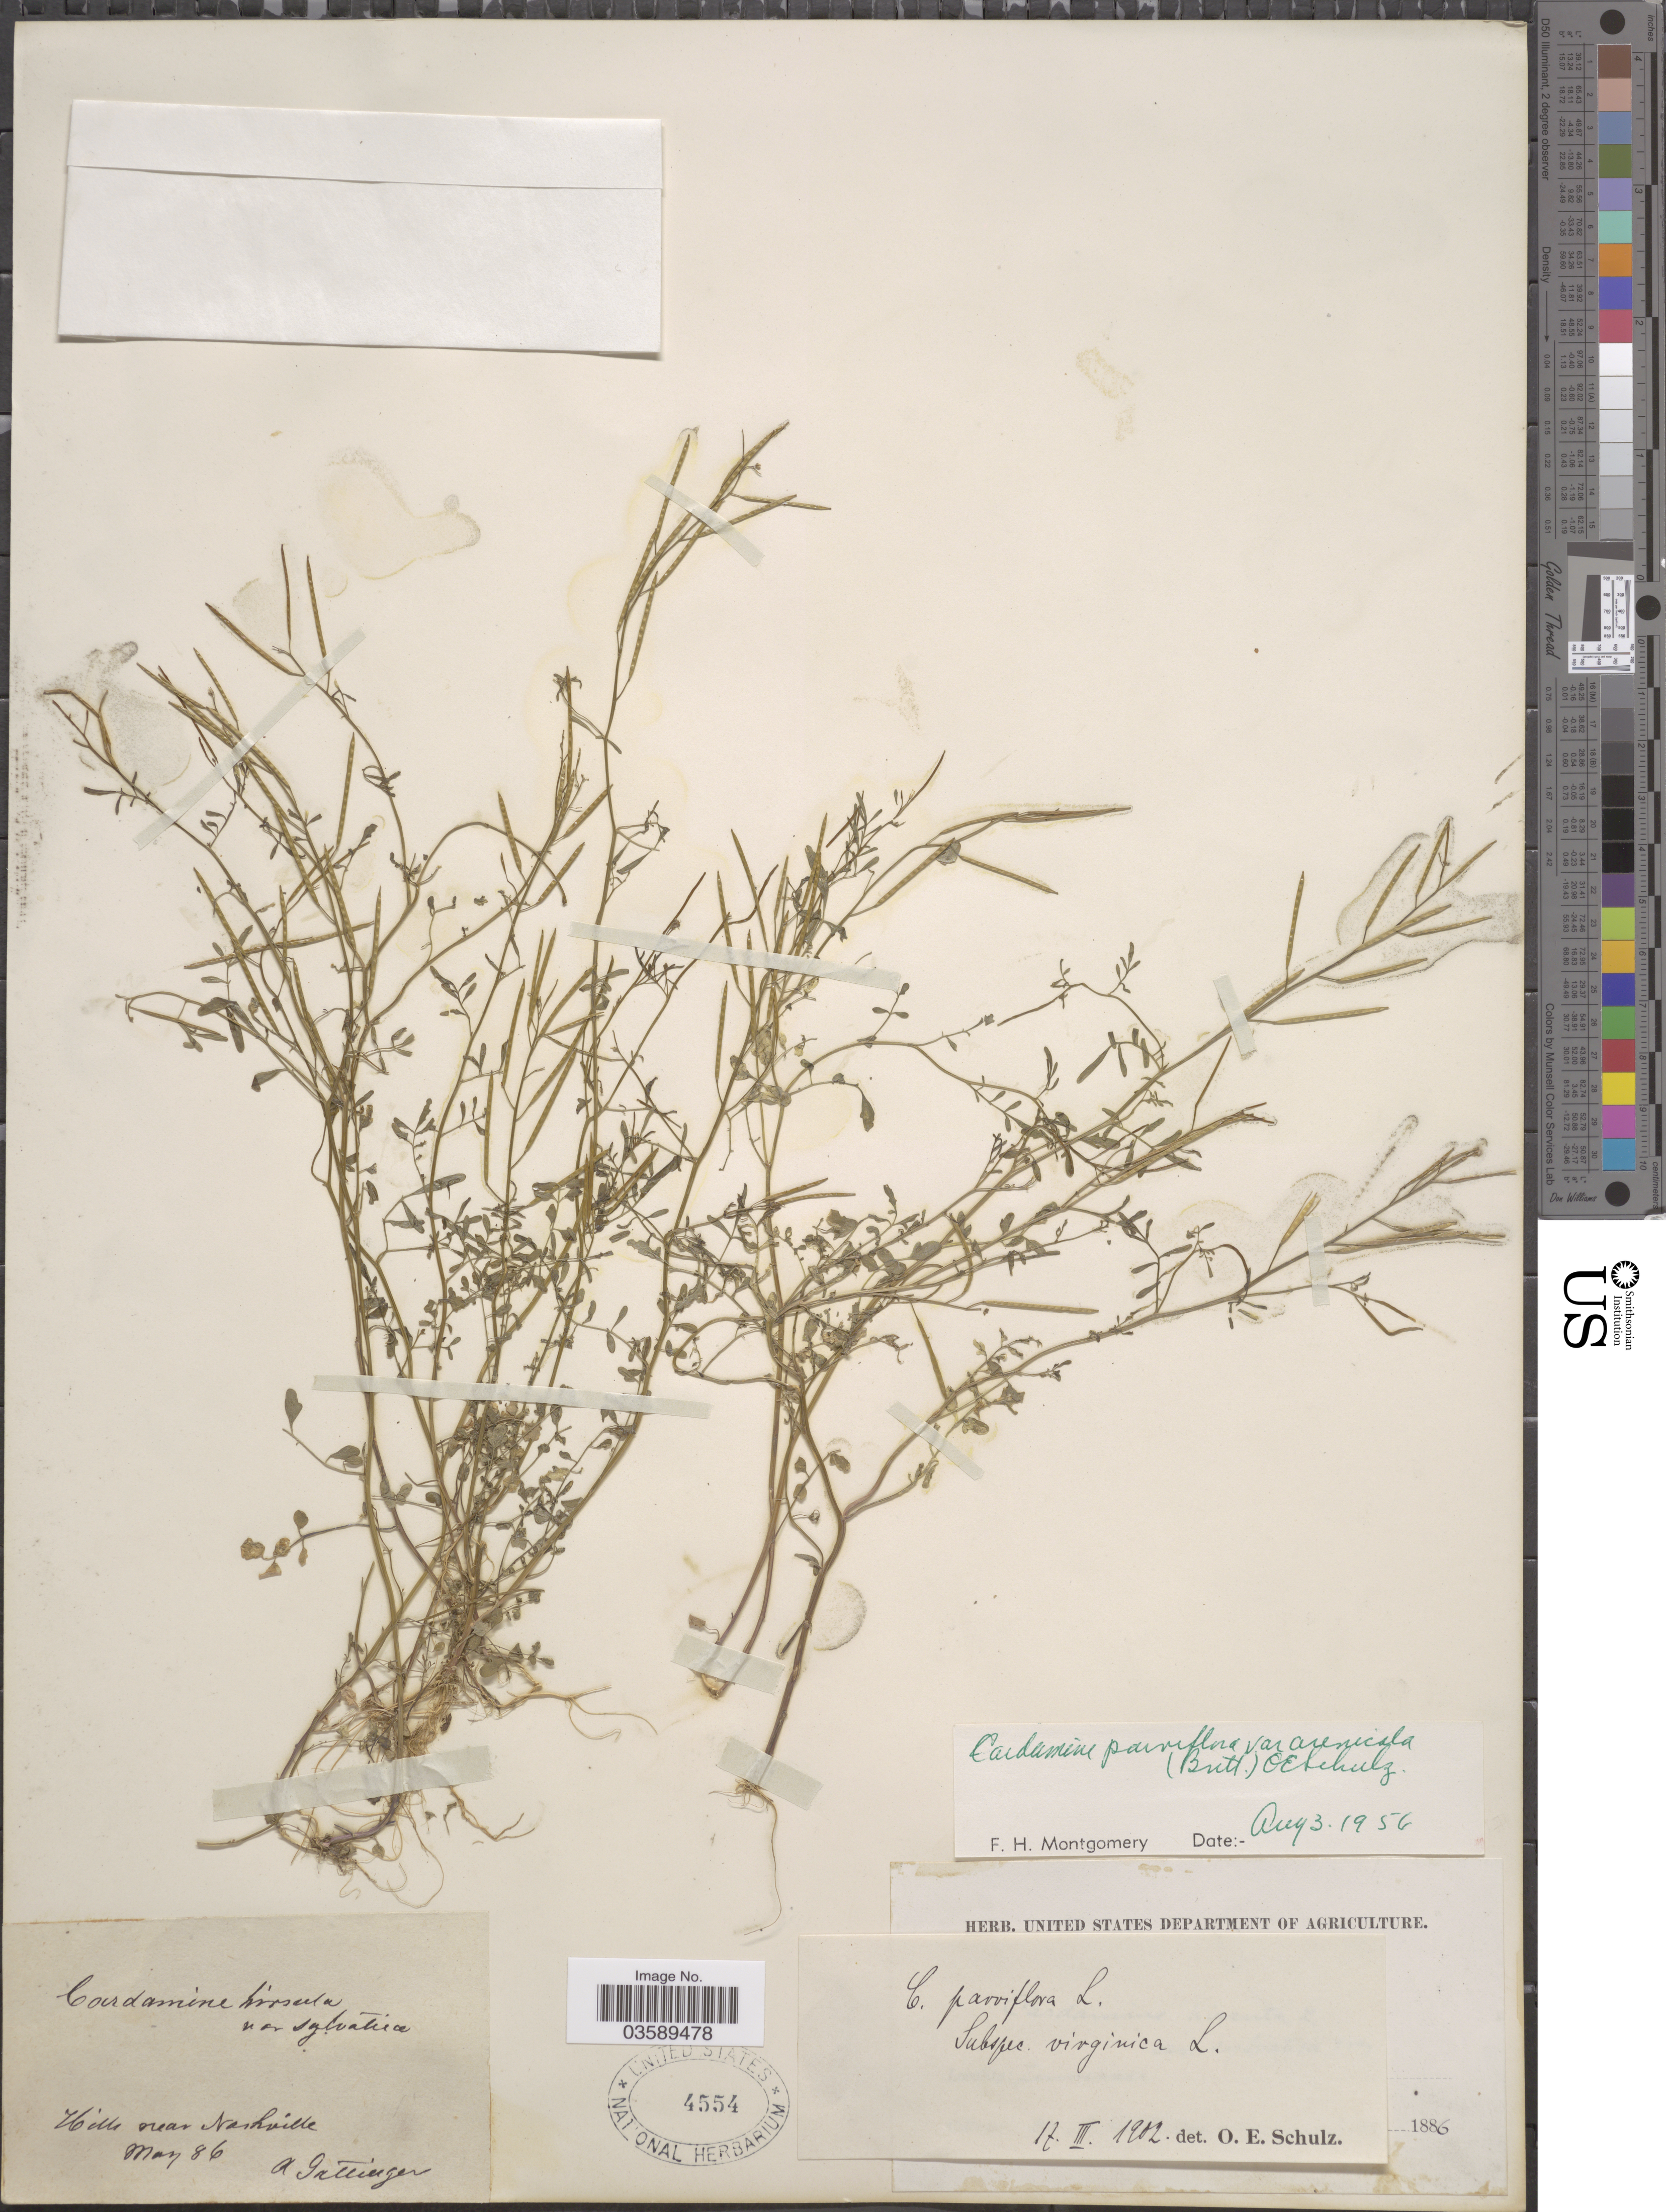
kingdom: Plantae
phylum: Tracheophyta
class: Magnoliopsida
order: Brassicales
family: Brassicaceae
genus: Cardamine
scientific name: Cardamine parviflora var. arenicola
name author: (Britton) O.E. Schulz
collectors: A. Gattinger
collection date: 1886-05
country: United States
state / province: Tennessee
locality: Hills near Nashville.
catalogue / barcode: US 4554